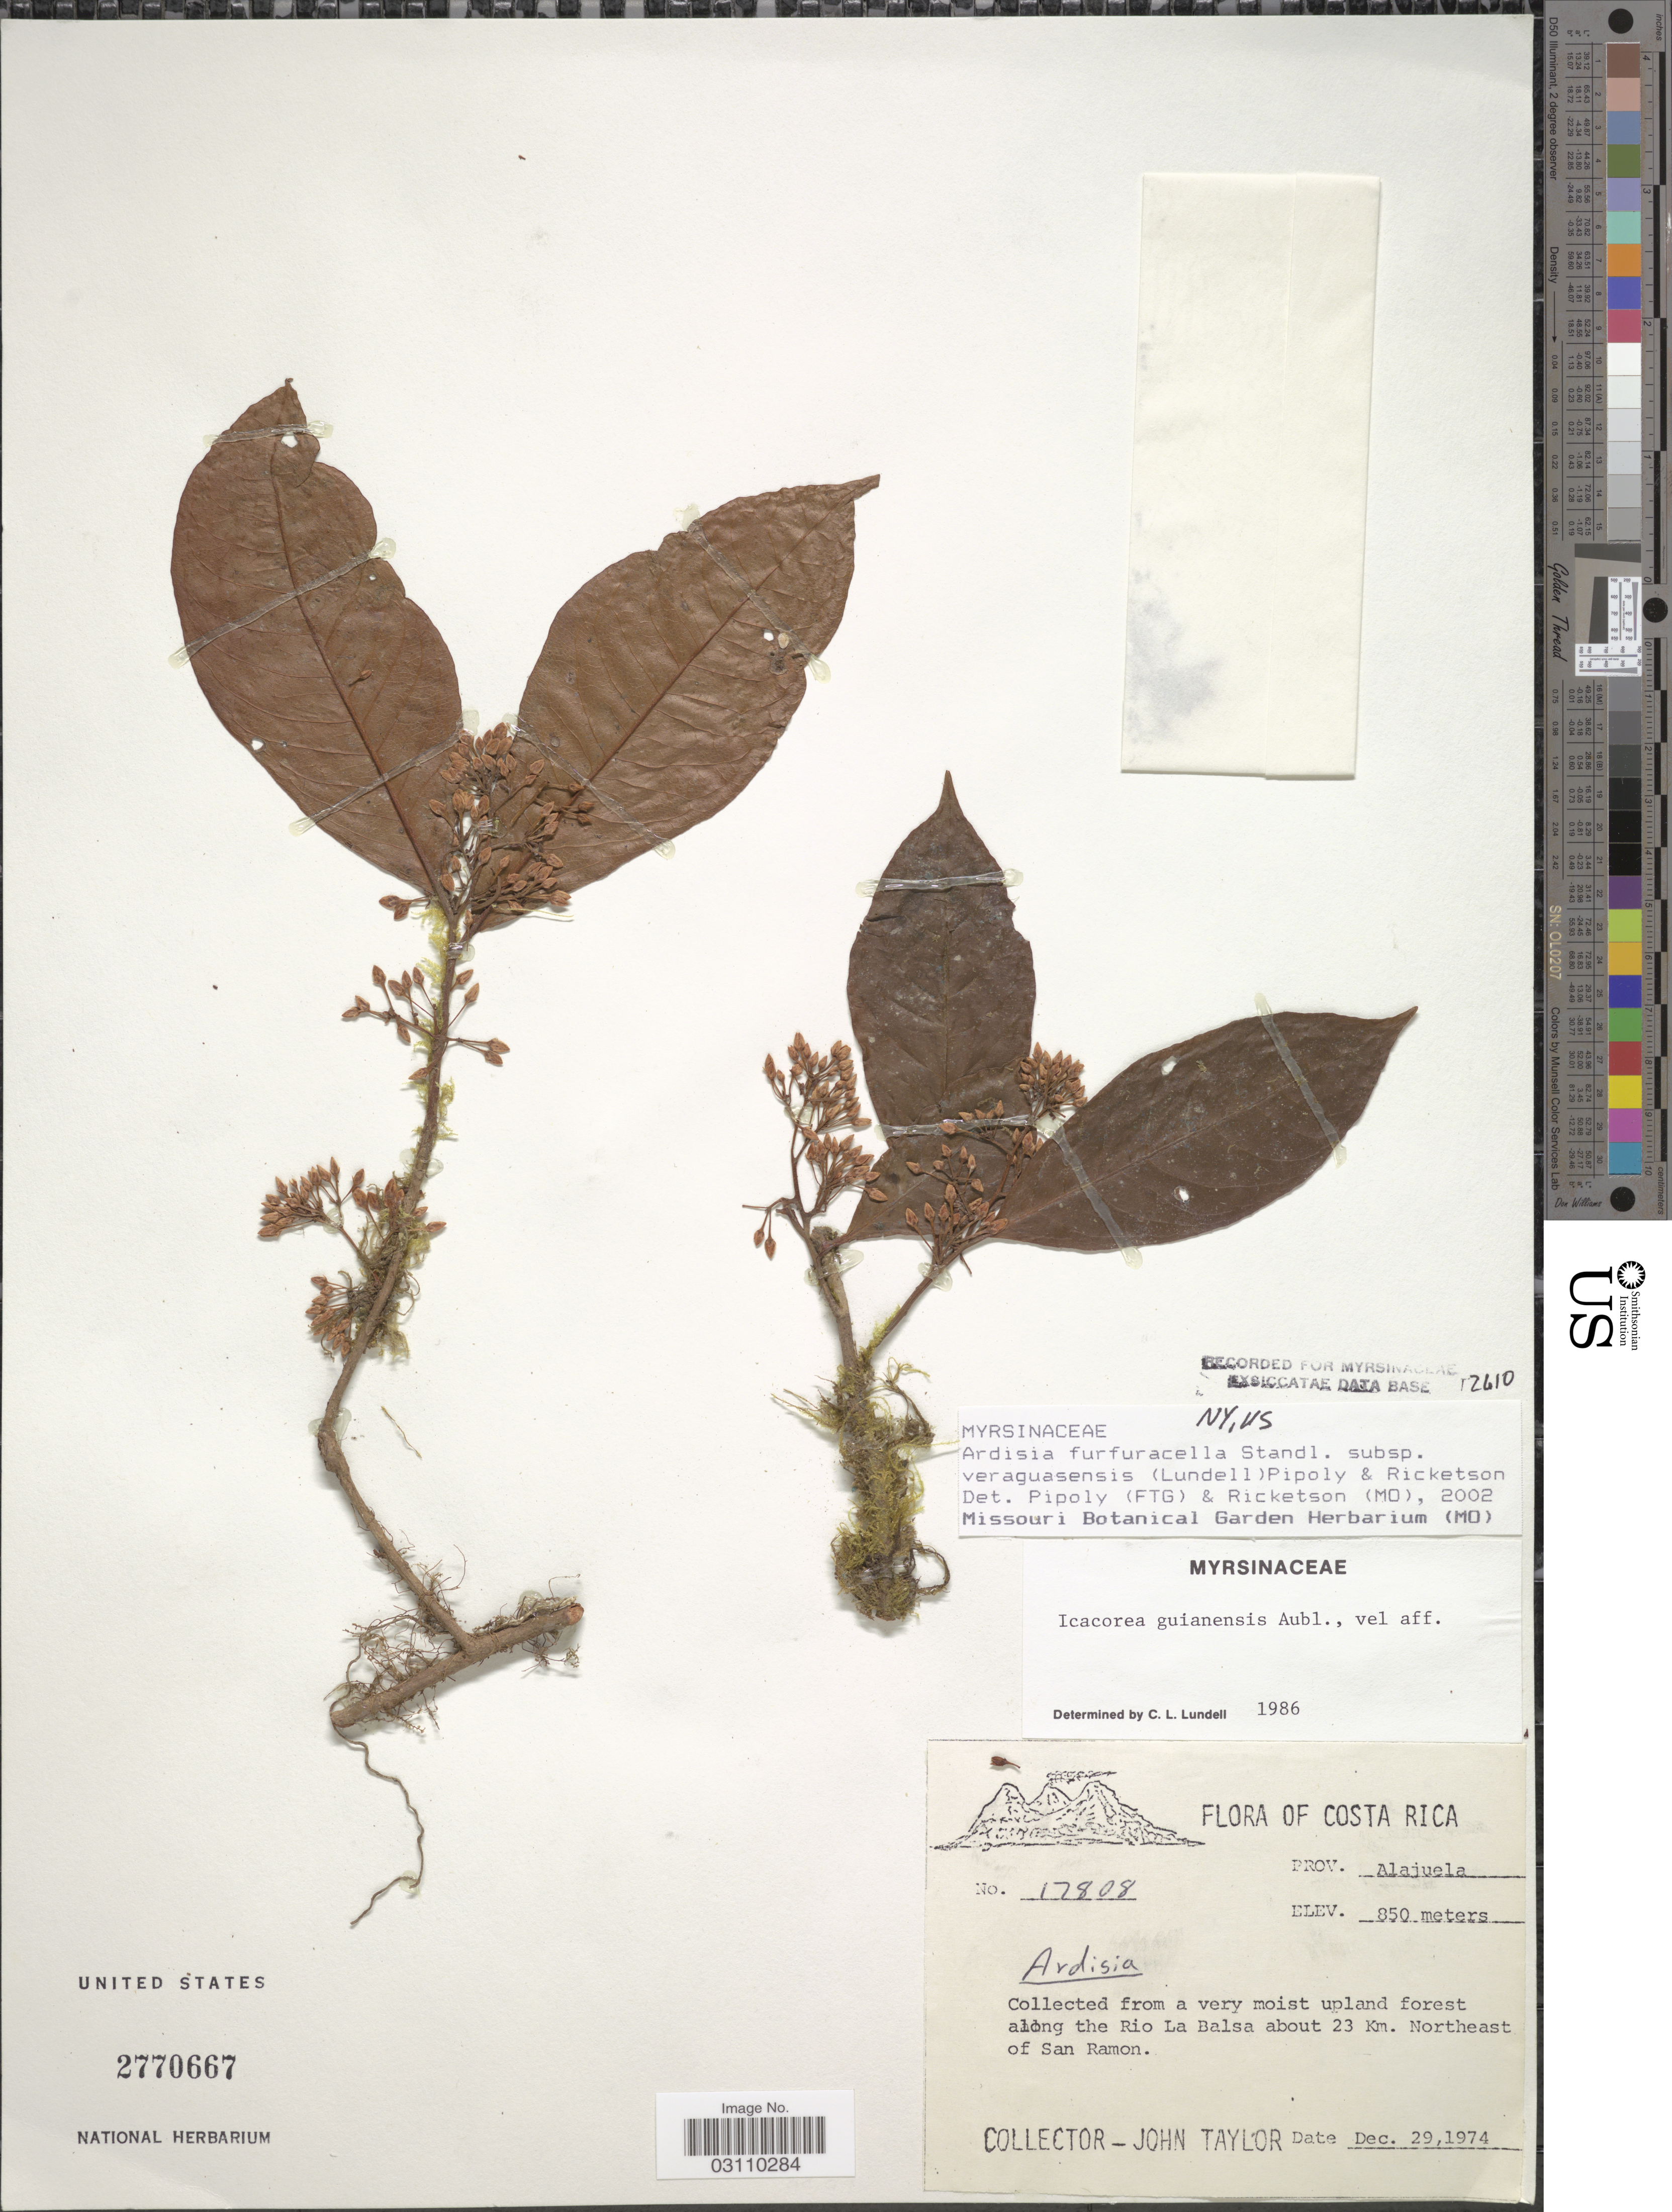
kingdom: Plantae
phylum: Tracheophyta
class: Magnoliopsida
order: Ericales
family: Primulaceae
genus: Ardisia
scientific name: Ardisia furfuracella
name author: Standl.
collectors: J. Taylor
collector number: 17808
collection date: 1974-12-29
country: Costa Rica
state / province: Alajuela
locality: From a very moist upland forest along the Rio La Balsa about 23 Km. Northeast of San Ramon.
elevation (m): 850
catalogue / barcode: US 2770667